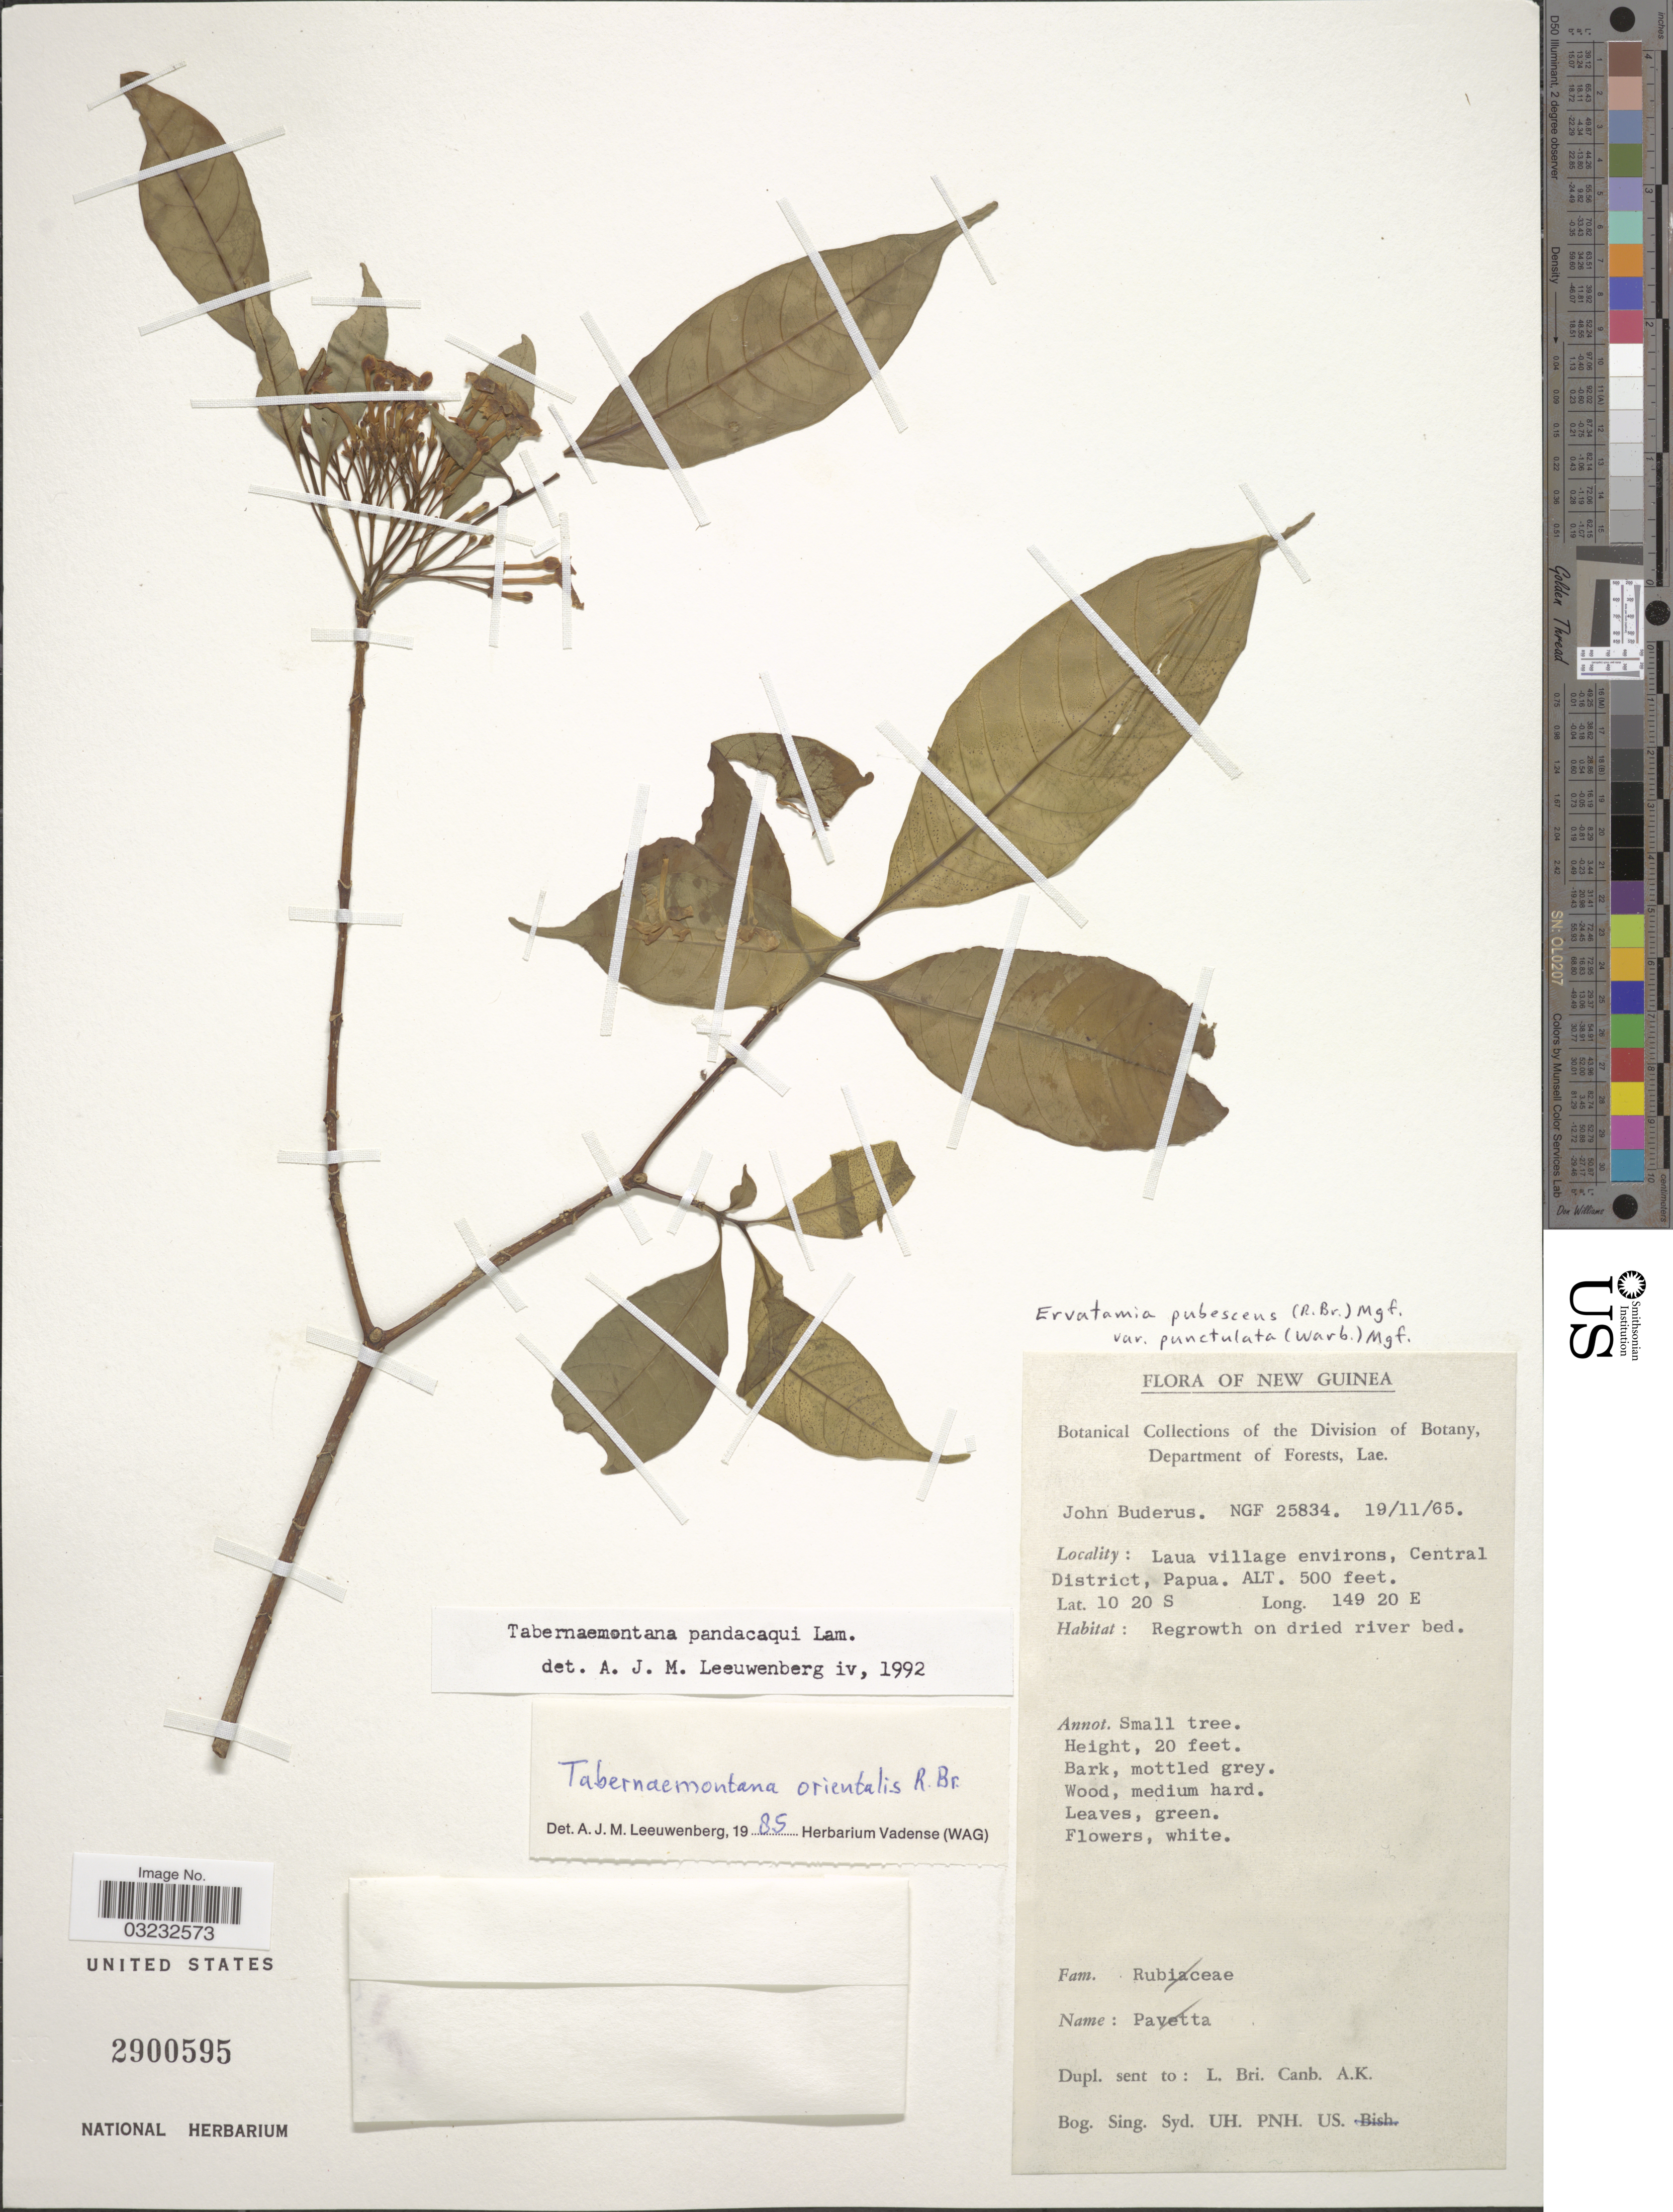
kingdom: Plantae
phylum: Tracheophyta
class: Magnoliopsida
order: Gentianales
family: Apocynaceae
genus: Tabernaemontana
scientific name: Tabernaemontana pandacaqui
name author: Poir.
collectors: J. Buderus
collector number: NGF25834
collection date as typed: Transcribed d/m/y: 19/11/65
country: Papua New Guinea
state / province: Central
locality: New Guinea, Laua village environs, Central District, Papua.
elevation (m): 152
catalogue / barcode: US 2900595